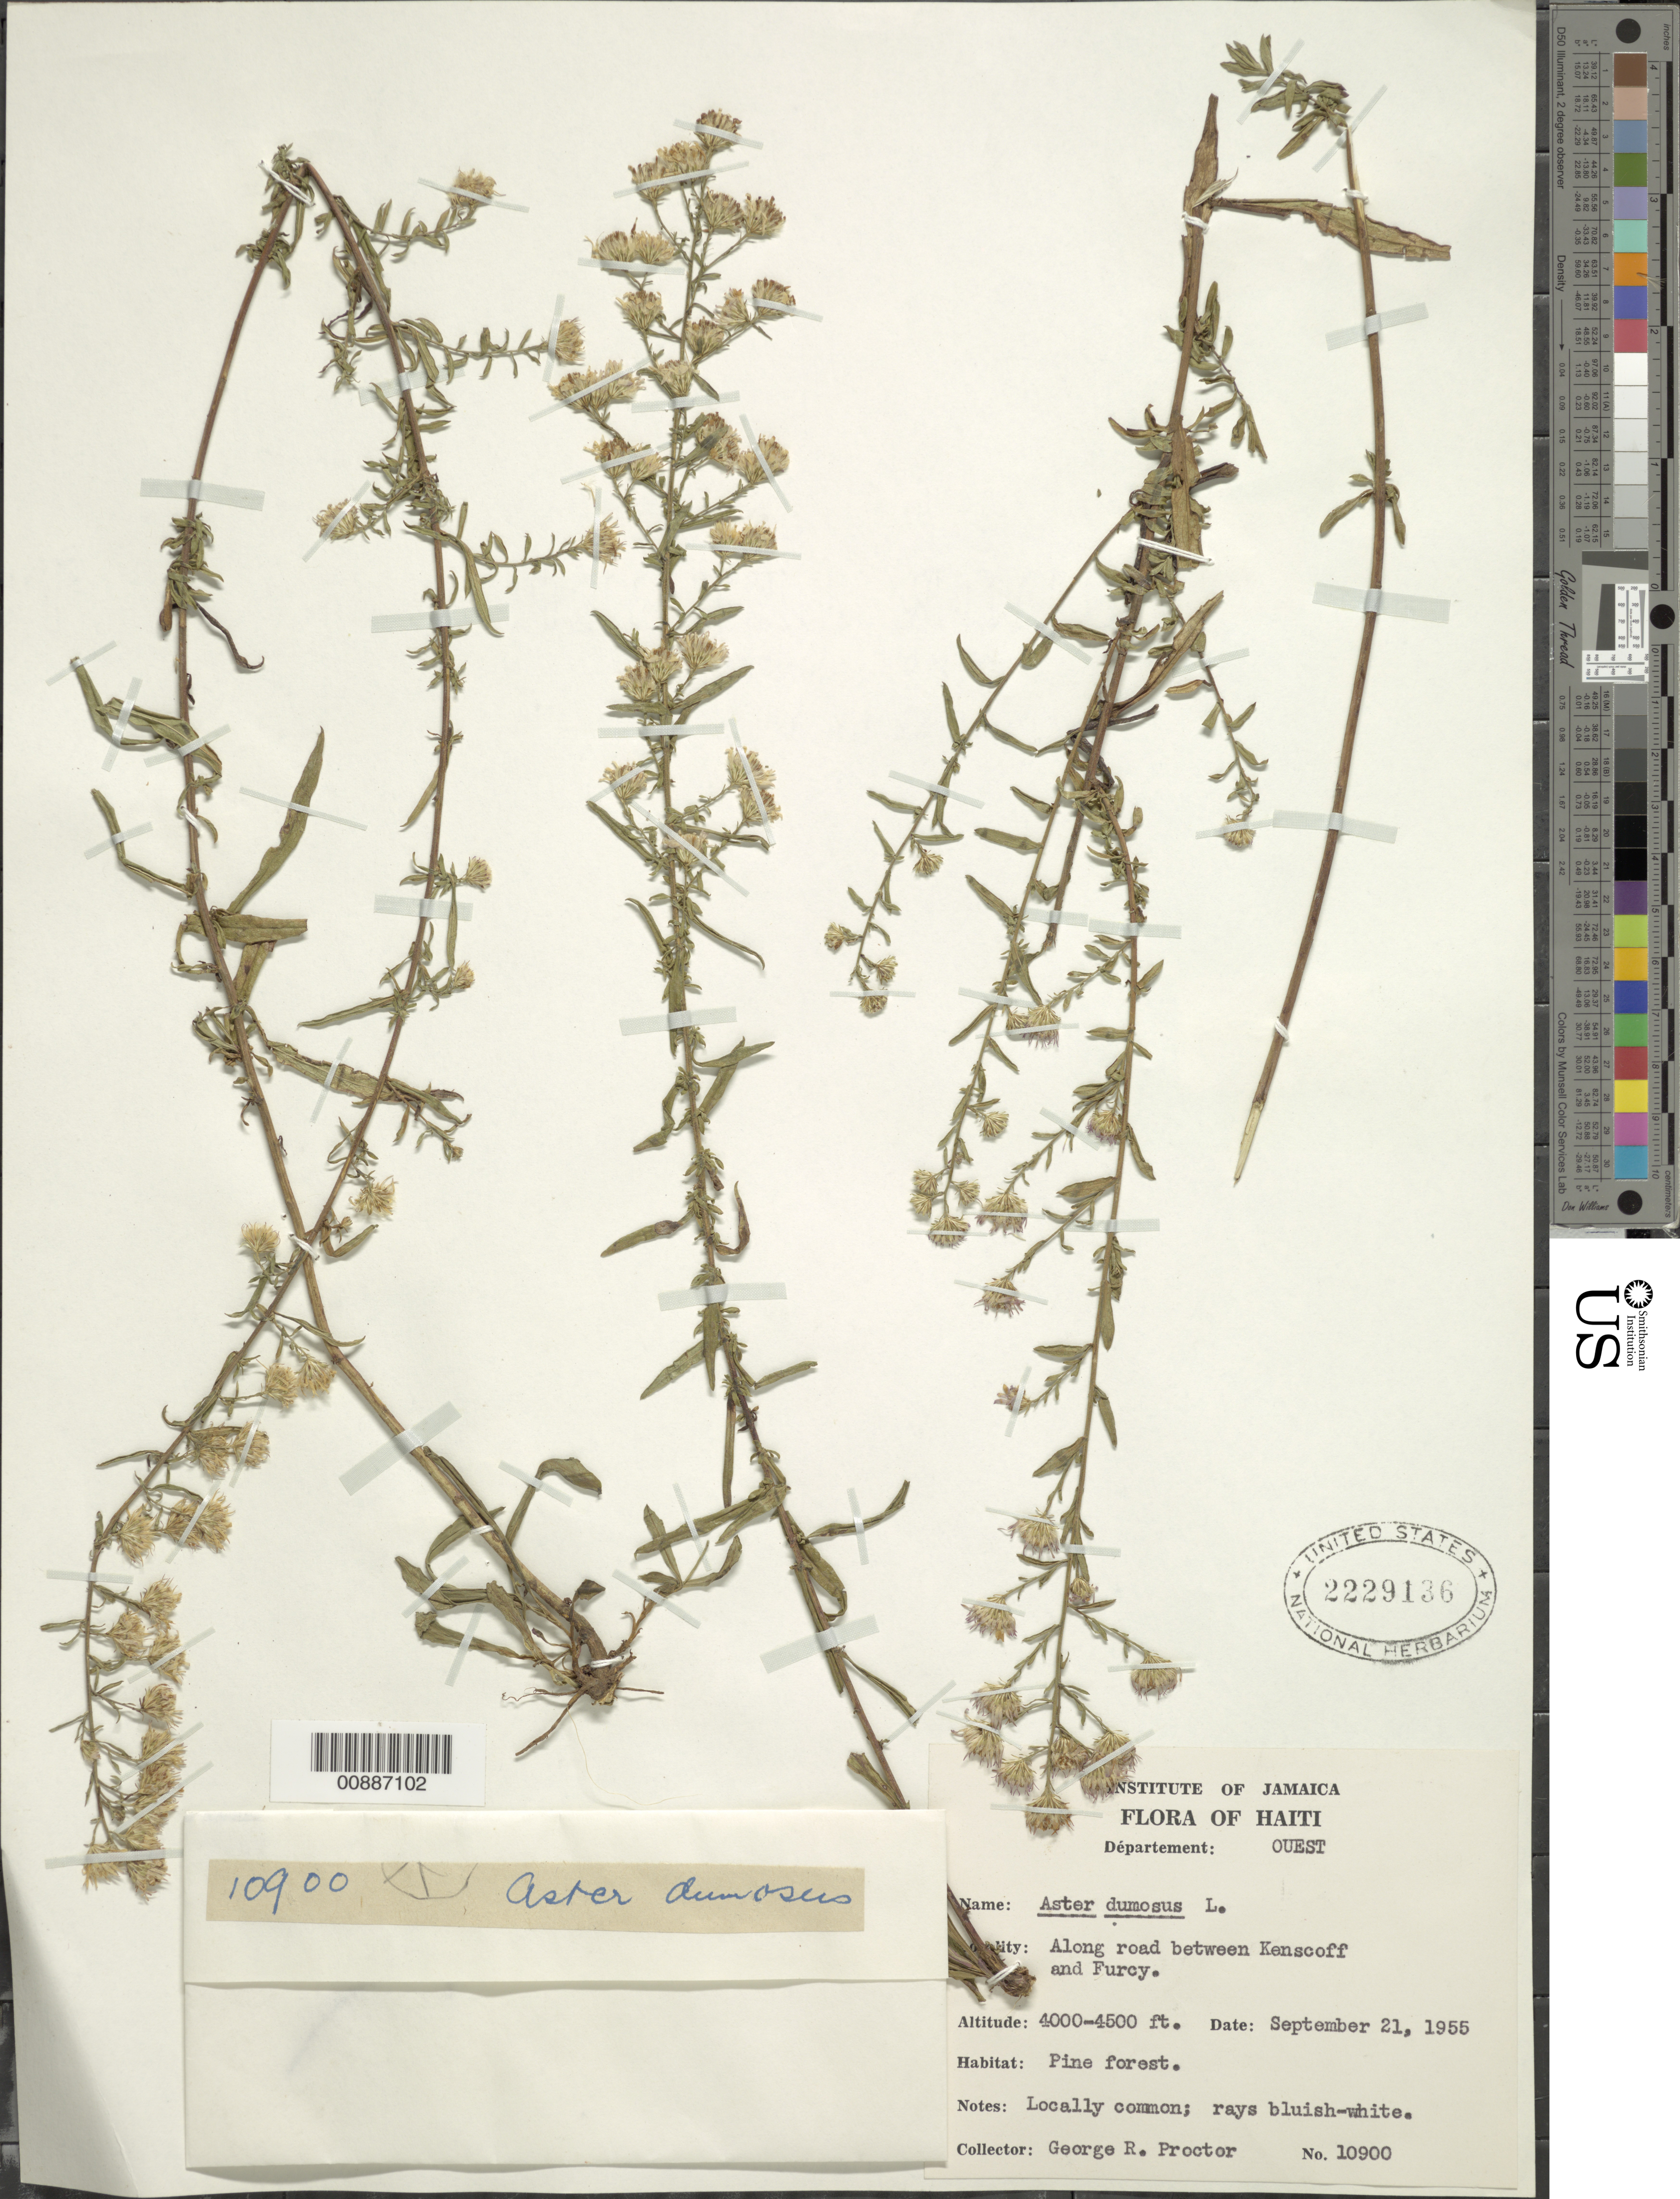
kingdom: Plantae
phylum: Tracheophyta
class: Magnoliopsida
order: Asterales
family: Asteraceae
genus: Symphyotrichum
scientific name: Symphyotrichum dumosum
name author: (L.) G.L. Nesom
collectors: G. R. Proctor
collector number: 10900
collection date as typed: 21 Sep 1955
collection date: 1955-09-21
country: Haiti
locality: Along road between Kenscoff and Furcy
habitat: Pine forest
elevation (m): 1219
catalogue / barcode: US 2229136